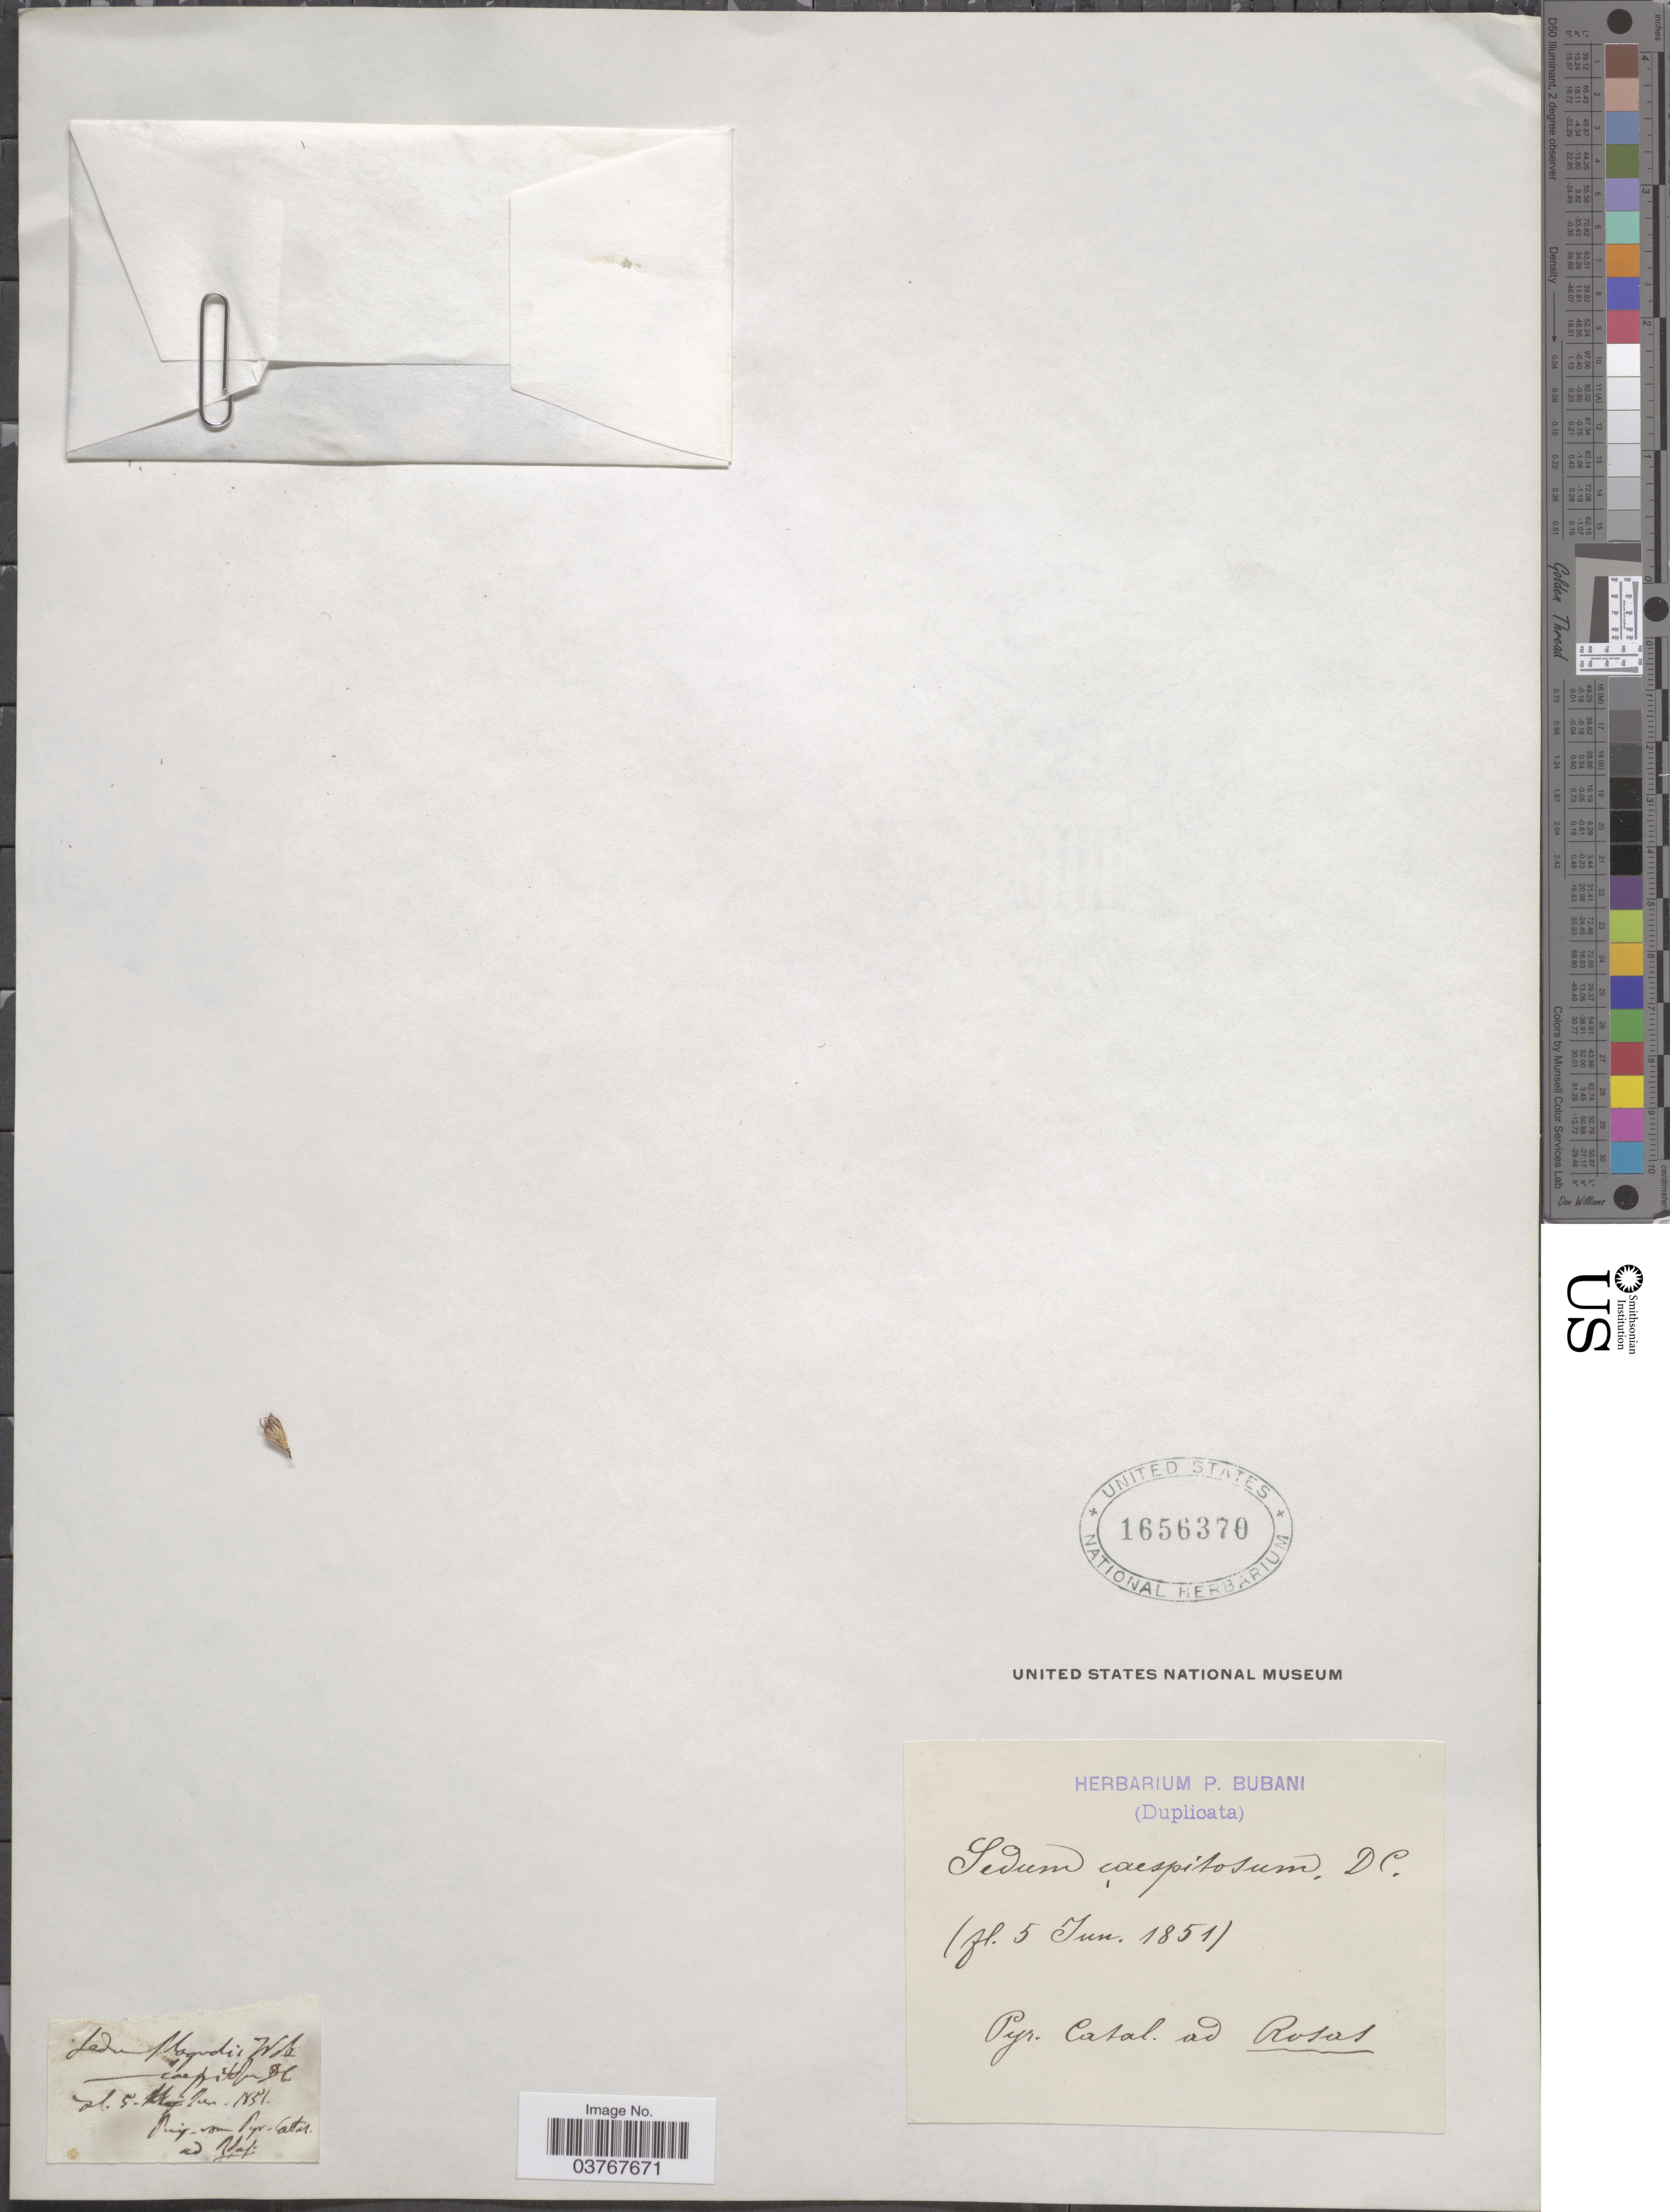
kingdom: Plantae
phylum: Tracheophyta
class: Magnoliopsida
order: Saxifragales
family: Crassulaceae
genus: Sedum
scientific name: Sedum caespitosum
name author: (Cav.) DC.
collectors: ex herb. P. Bubani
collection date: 1851-06-05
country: Spain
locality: Pyr. Catal. ad Rosas.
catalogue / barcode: US 1656370